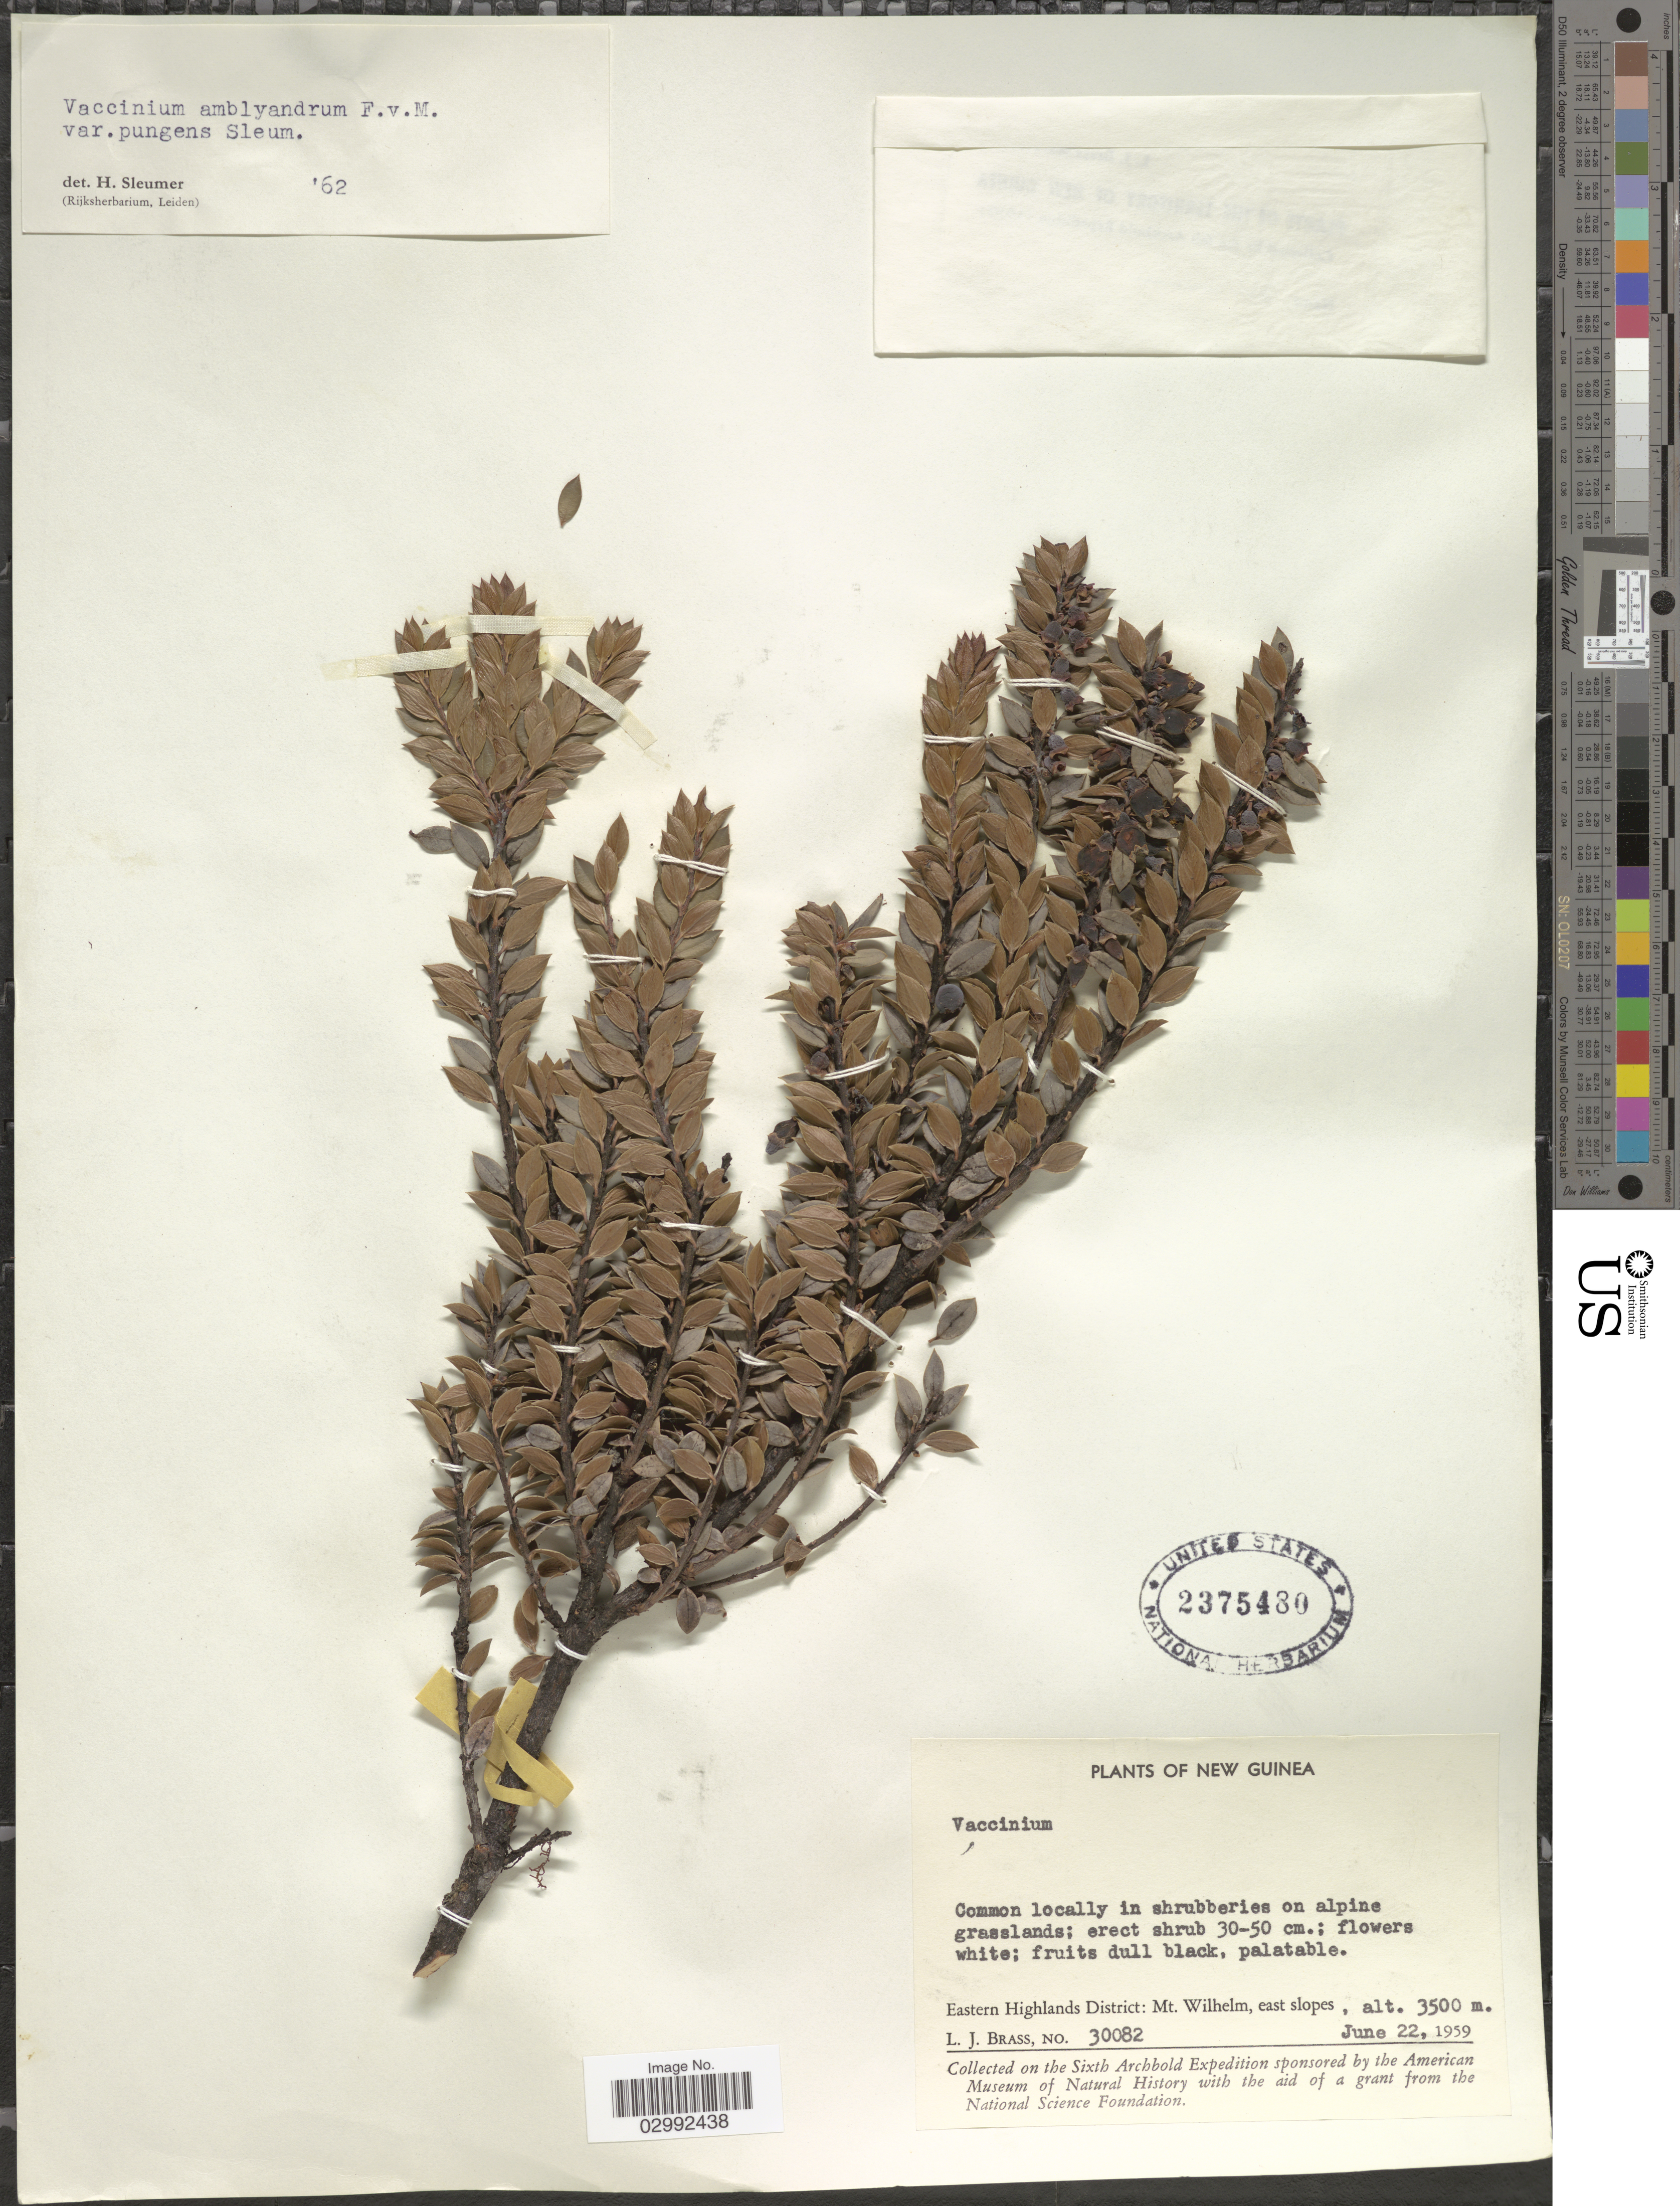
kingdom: Plantae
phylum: Tracheophyta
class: Magnoliopsida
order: Ericales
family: Ericaceae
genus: Vaccinium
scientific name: Vaccinium amblyandrum var. pungens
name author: Sleumer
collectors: L. J. Brass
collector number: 30082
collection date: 1959-06-22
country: Papua New Guinea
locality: New Guinea, Eastern Highlands District: Mt. Wilhelm, east slopes.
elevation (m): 3500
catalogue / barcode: US 2375480